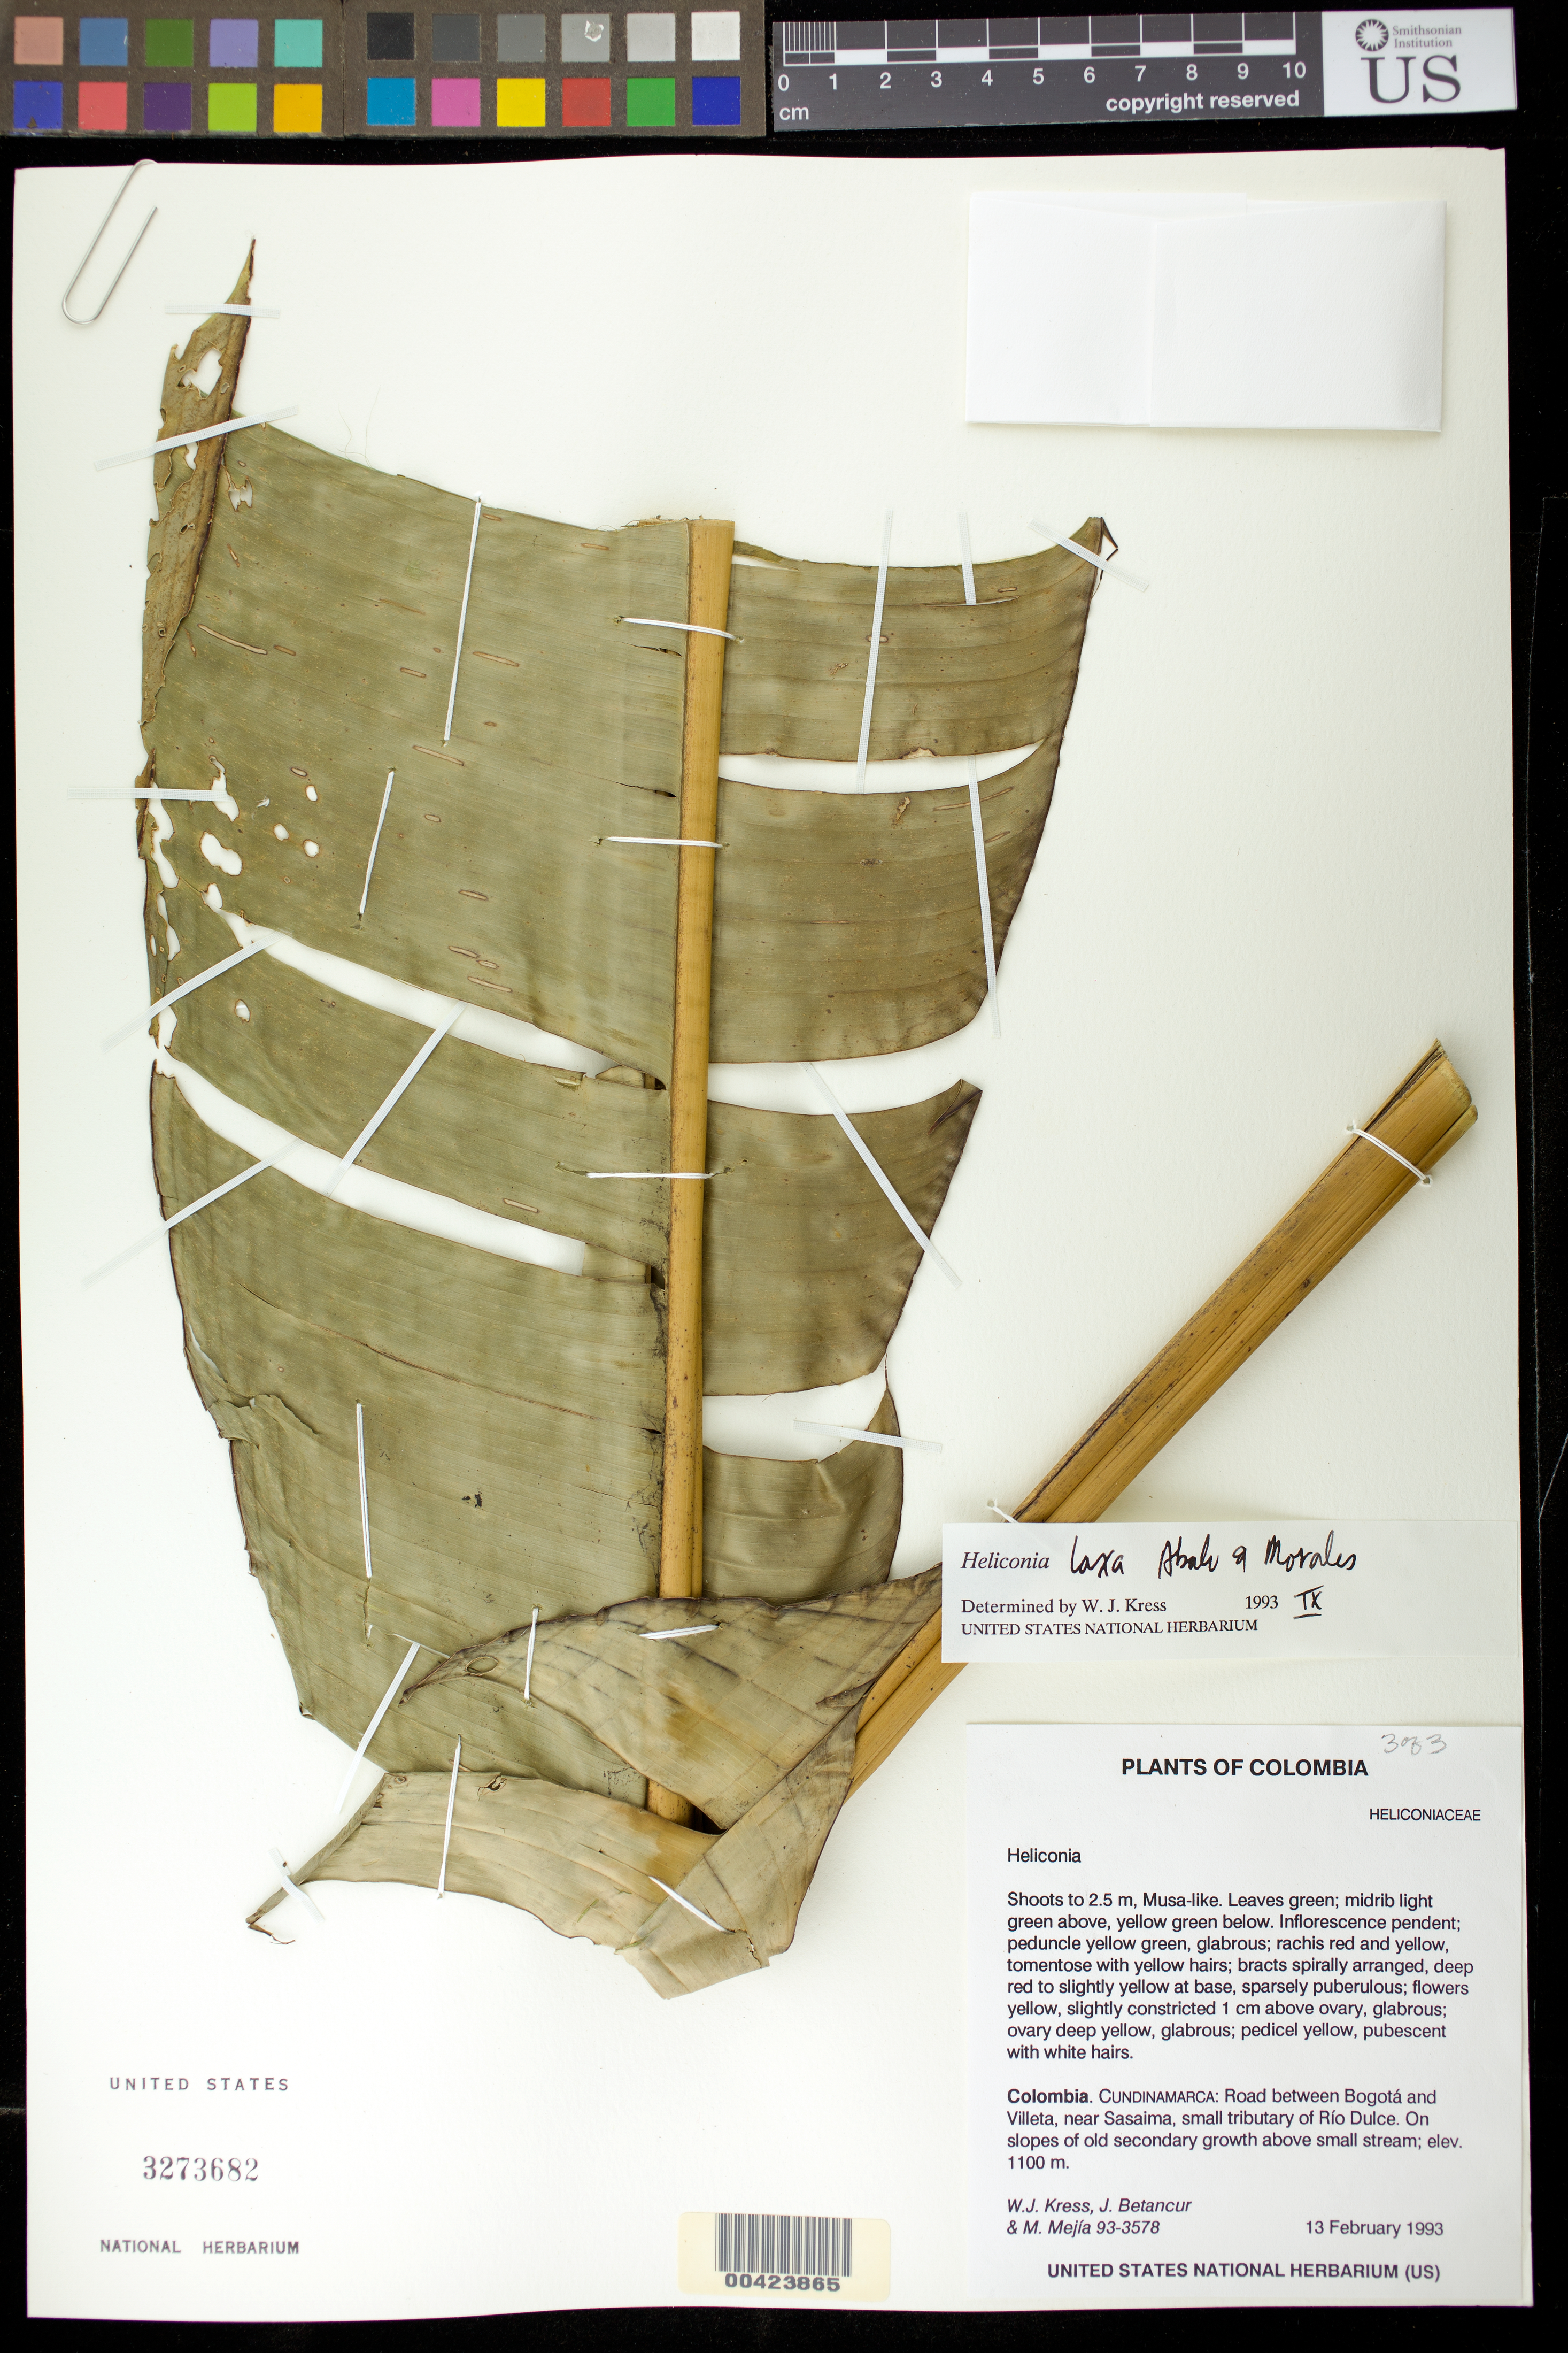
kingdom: Plantae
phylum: Tracheophyta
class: Liliopsida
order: Zingiberales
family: Heliconiaceae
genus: Heliconia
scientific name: Heliconia laxa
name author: Abalo & G. Morales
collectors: W. J. Kress, J. C. Betancur & M. Mejia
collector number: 93-3578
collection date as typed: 13 Feb 1993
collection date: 1993-02-13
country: Colombia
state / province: Cundinamarca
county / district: Albán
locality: Between Bogota and Villeta, near Sasaima, small tributary of Rio Dulce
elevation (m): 1100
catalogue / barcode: US 3273682